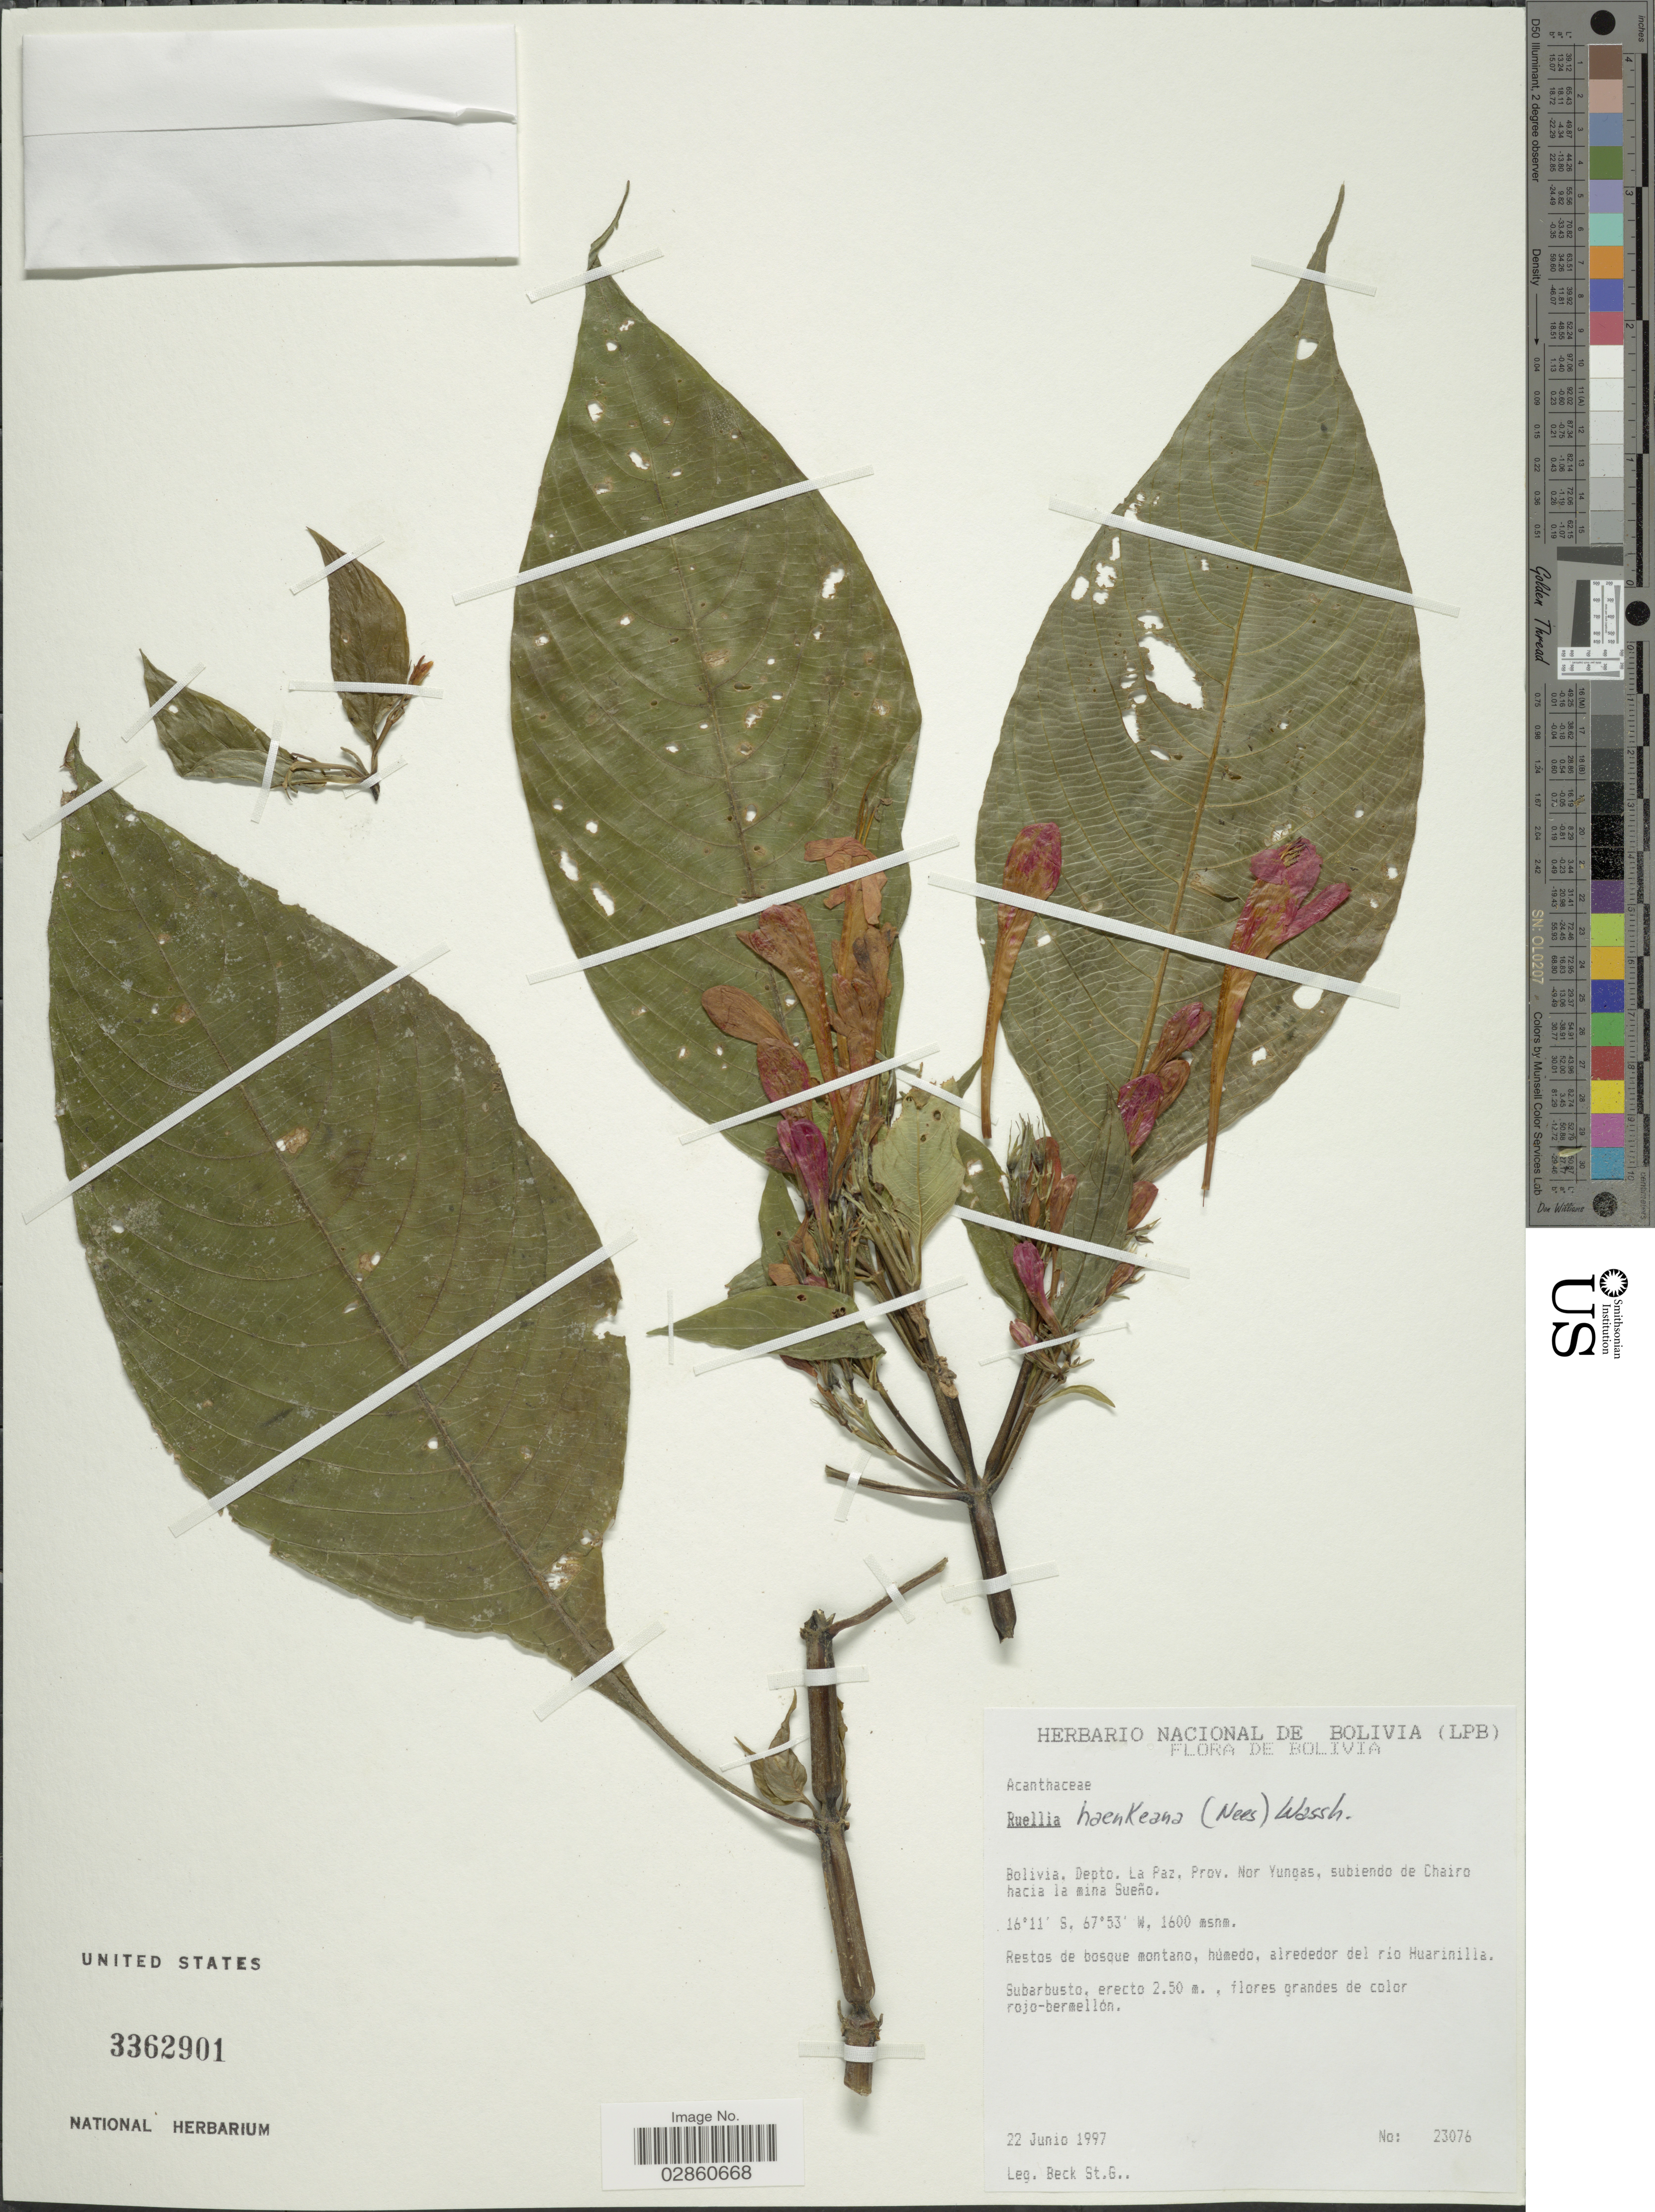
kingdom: Plantae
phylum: Tracheophyta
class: Magnoliopsida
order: Lamiales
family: Acanthaceae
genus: Ruellia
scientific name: Ruellia haenkeana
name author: (Nees) Wassh.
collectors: S. G. Beck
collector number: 23076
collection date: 1997-06-22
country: Bolivia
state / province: La Paz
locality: Depto. La Paz. Prov. Nor Yungas, subiendo de Chairo hacia la mina Sueño.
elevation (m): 1600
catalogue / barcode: US 3362901